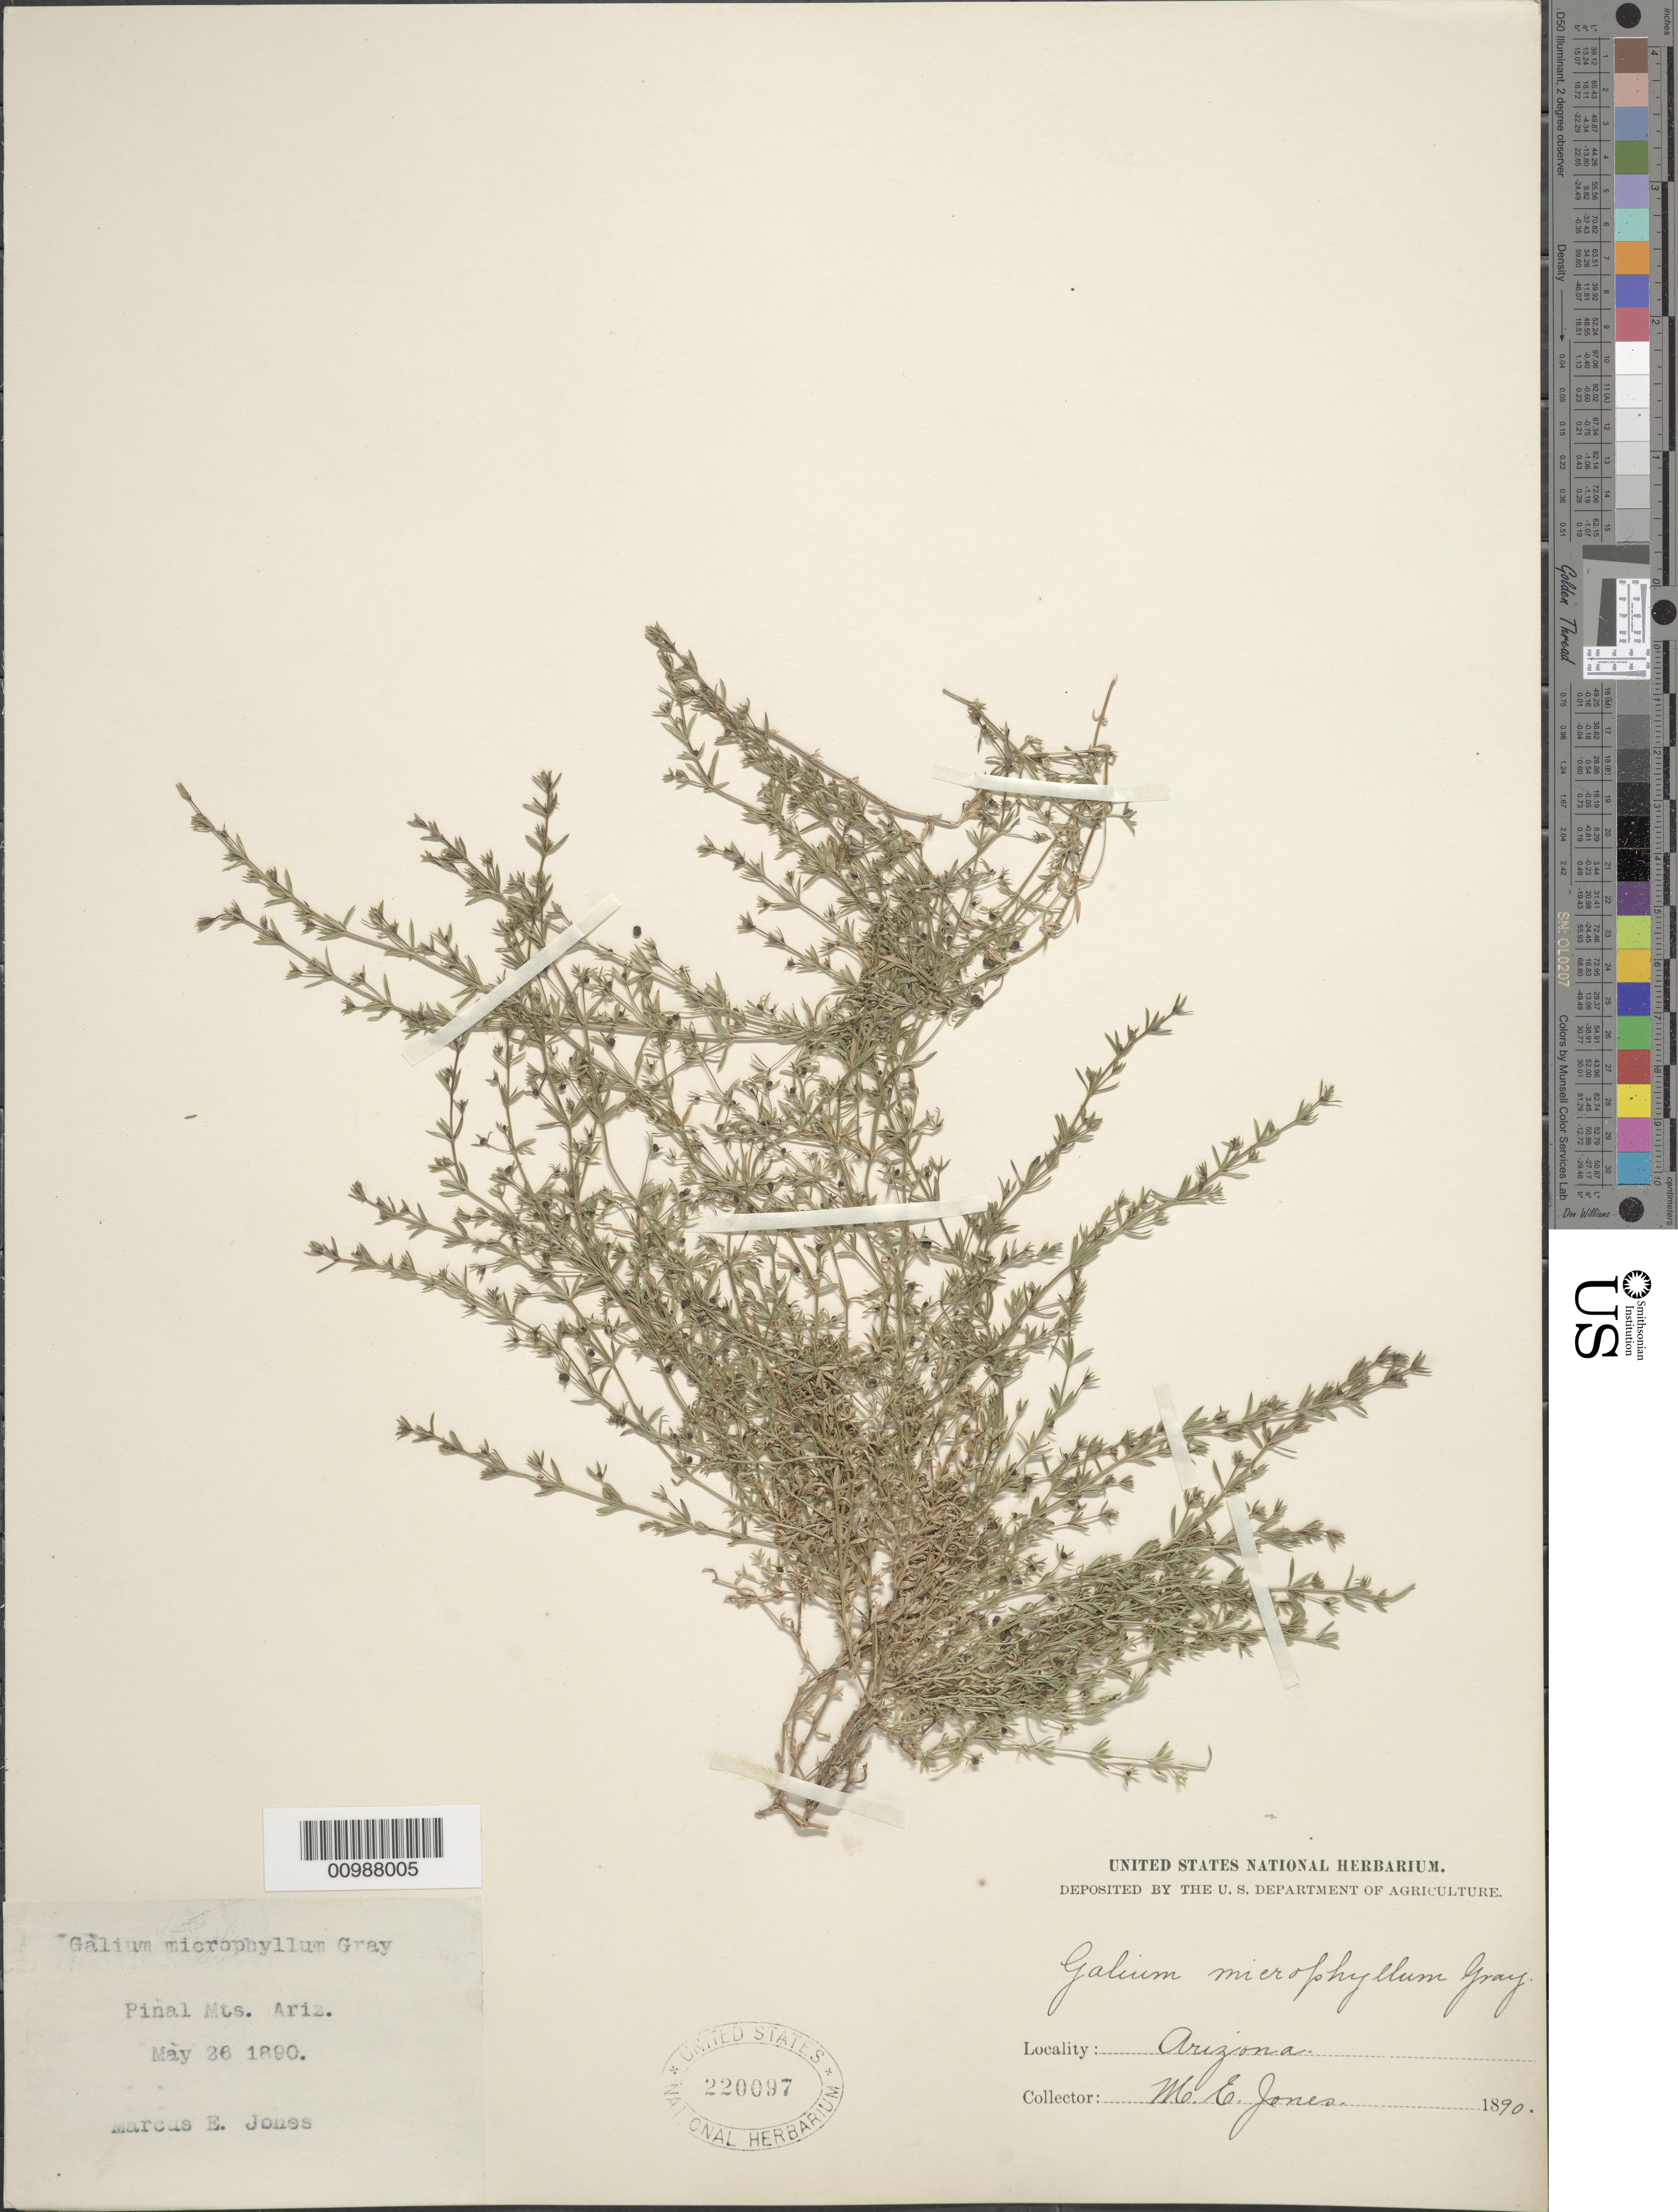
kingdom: Plantae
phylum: Tracheophyta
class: Magnoliopsida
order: Gentianales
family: Rubiaceae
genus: Galium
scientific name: Galium microphyllum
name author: A. Gray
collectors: M. E. Jones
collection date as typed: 26 May 1890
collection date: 1890-05-26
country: United States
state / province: Arizona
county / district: Gila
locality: Pinal Mountains.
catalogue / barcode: US 220097